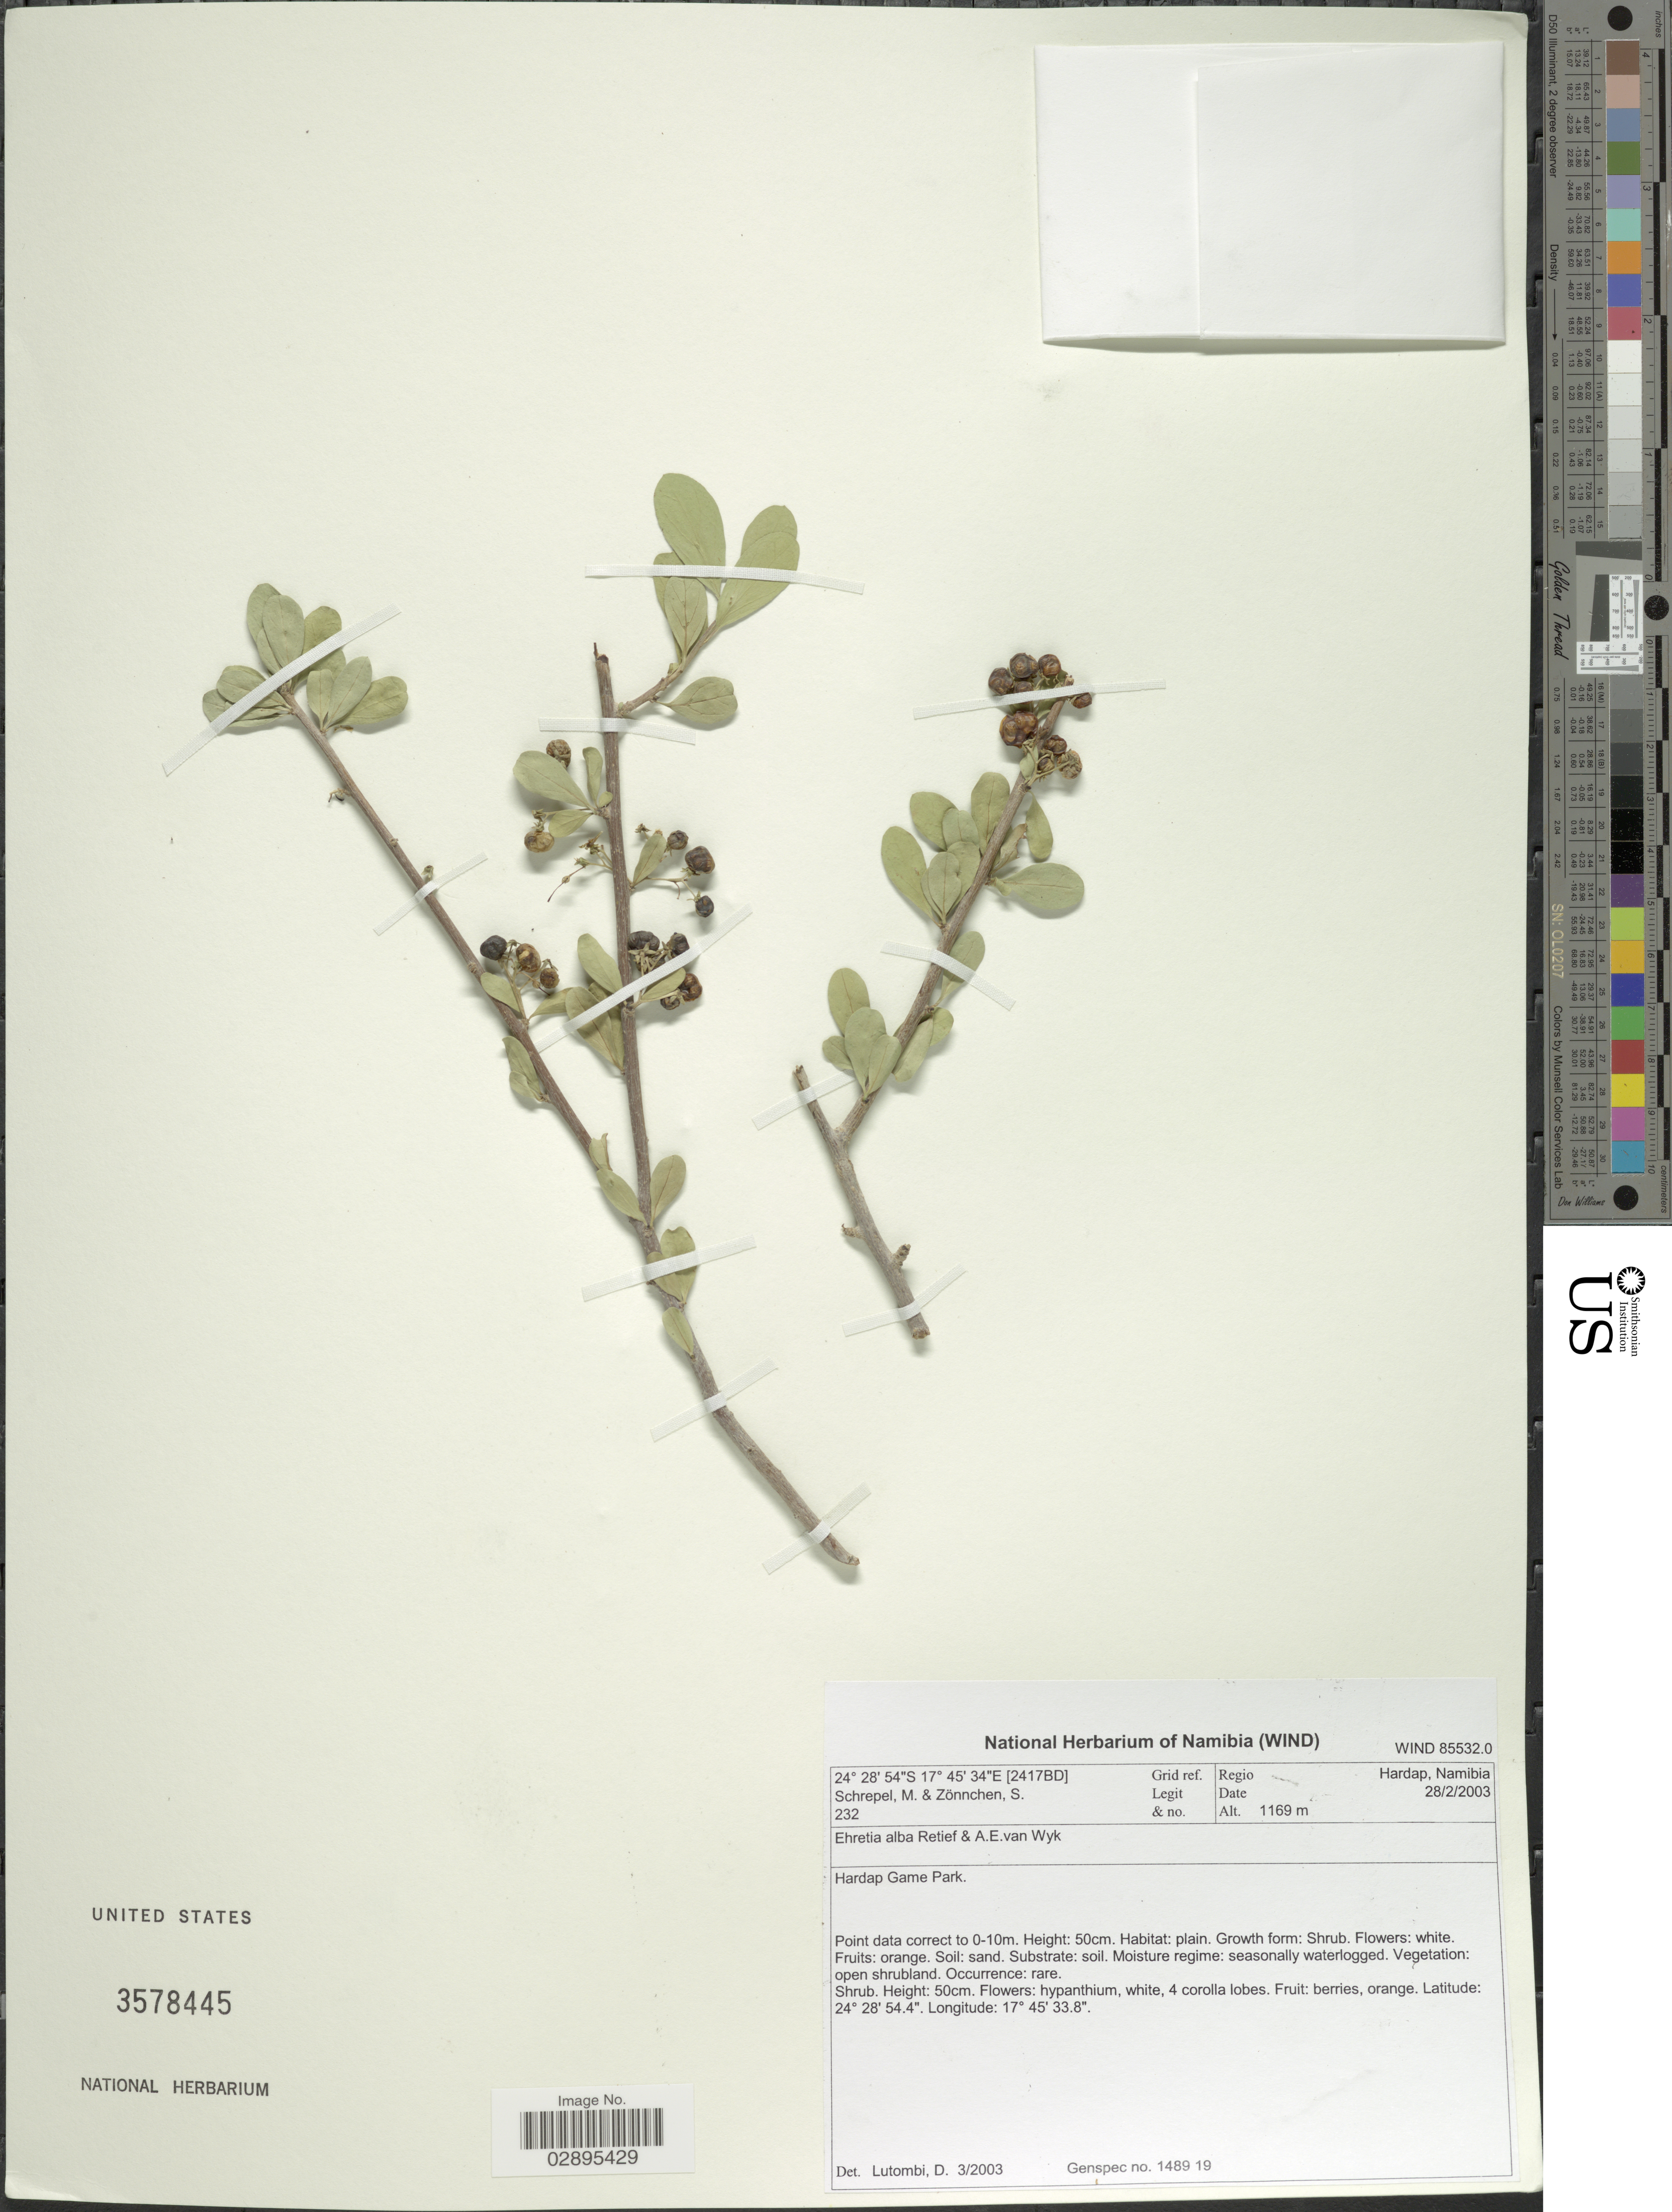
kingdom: Plantae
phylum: Tracheophyta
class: Magnoliopsida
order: Boraginales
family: Ehretiaceae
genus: Ehretia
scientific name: Ehretia alba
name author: Retief & A.E. van Wyk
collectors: M. Schrepel & S. Zonnchen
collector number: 232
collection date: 2003-02-28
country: Namibia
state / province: Hardap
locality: [2417BD] Grid ref. Regio Hardap. Hardap Game Park.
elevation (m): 1169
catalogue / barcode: US 3578445